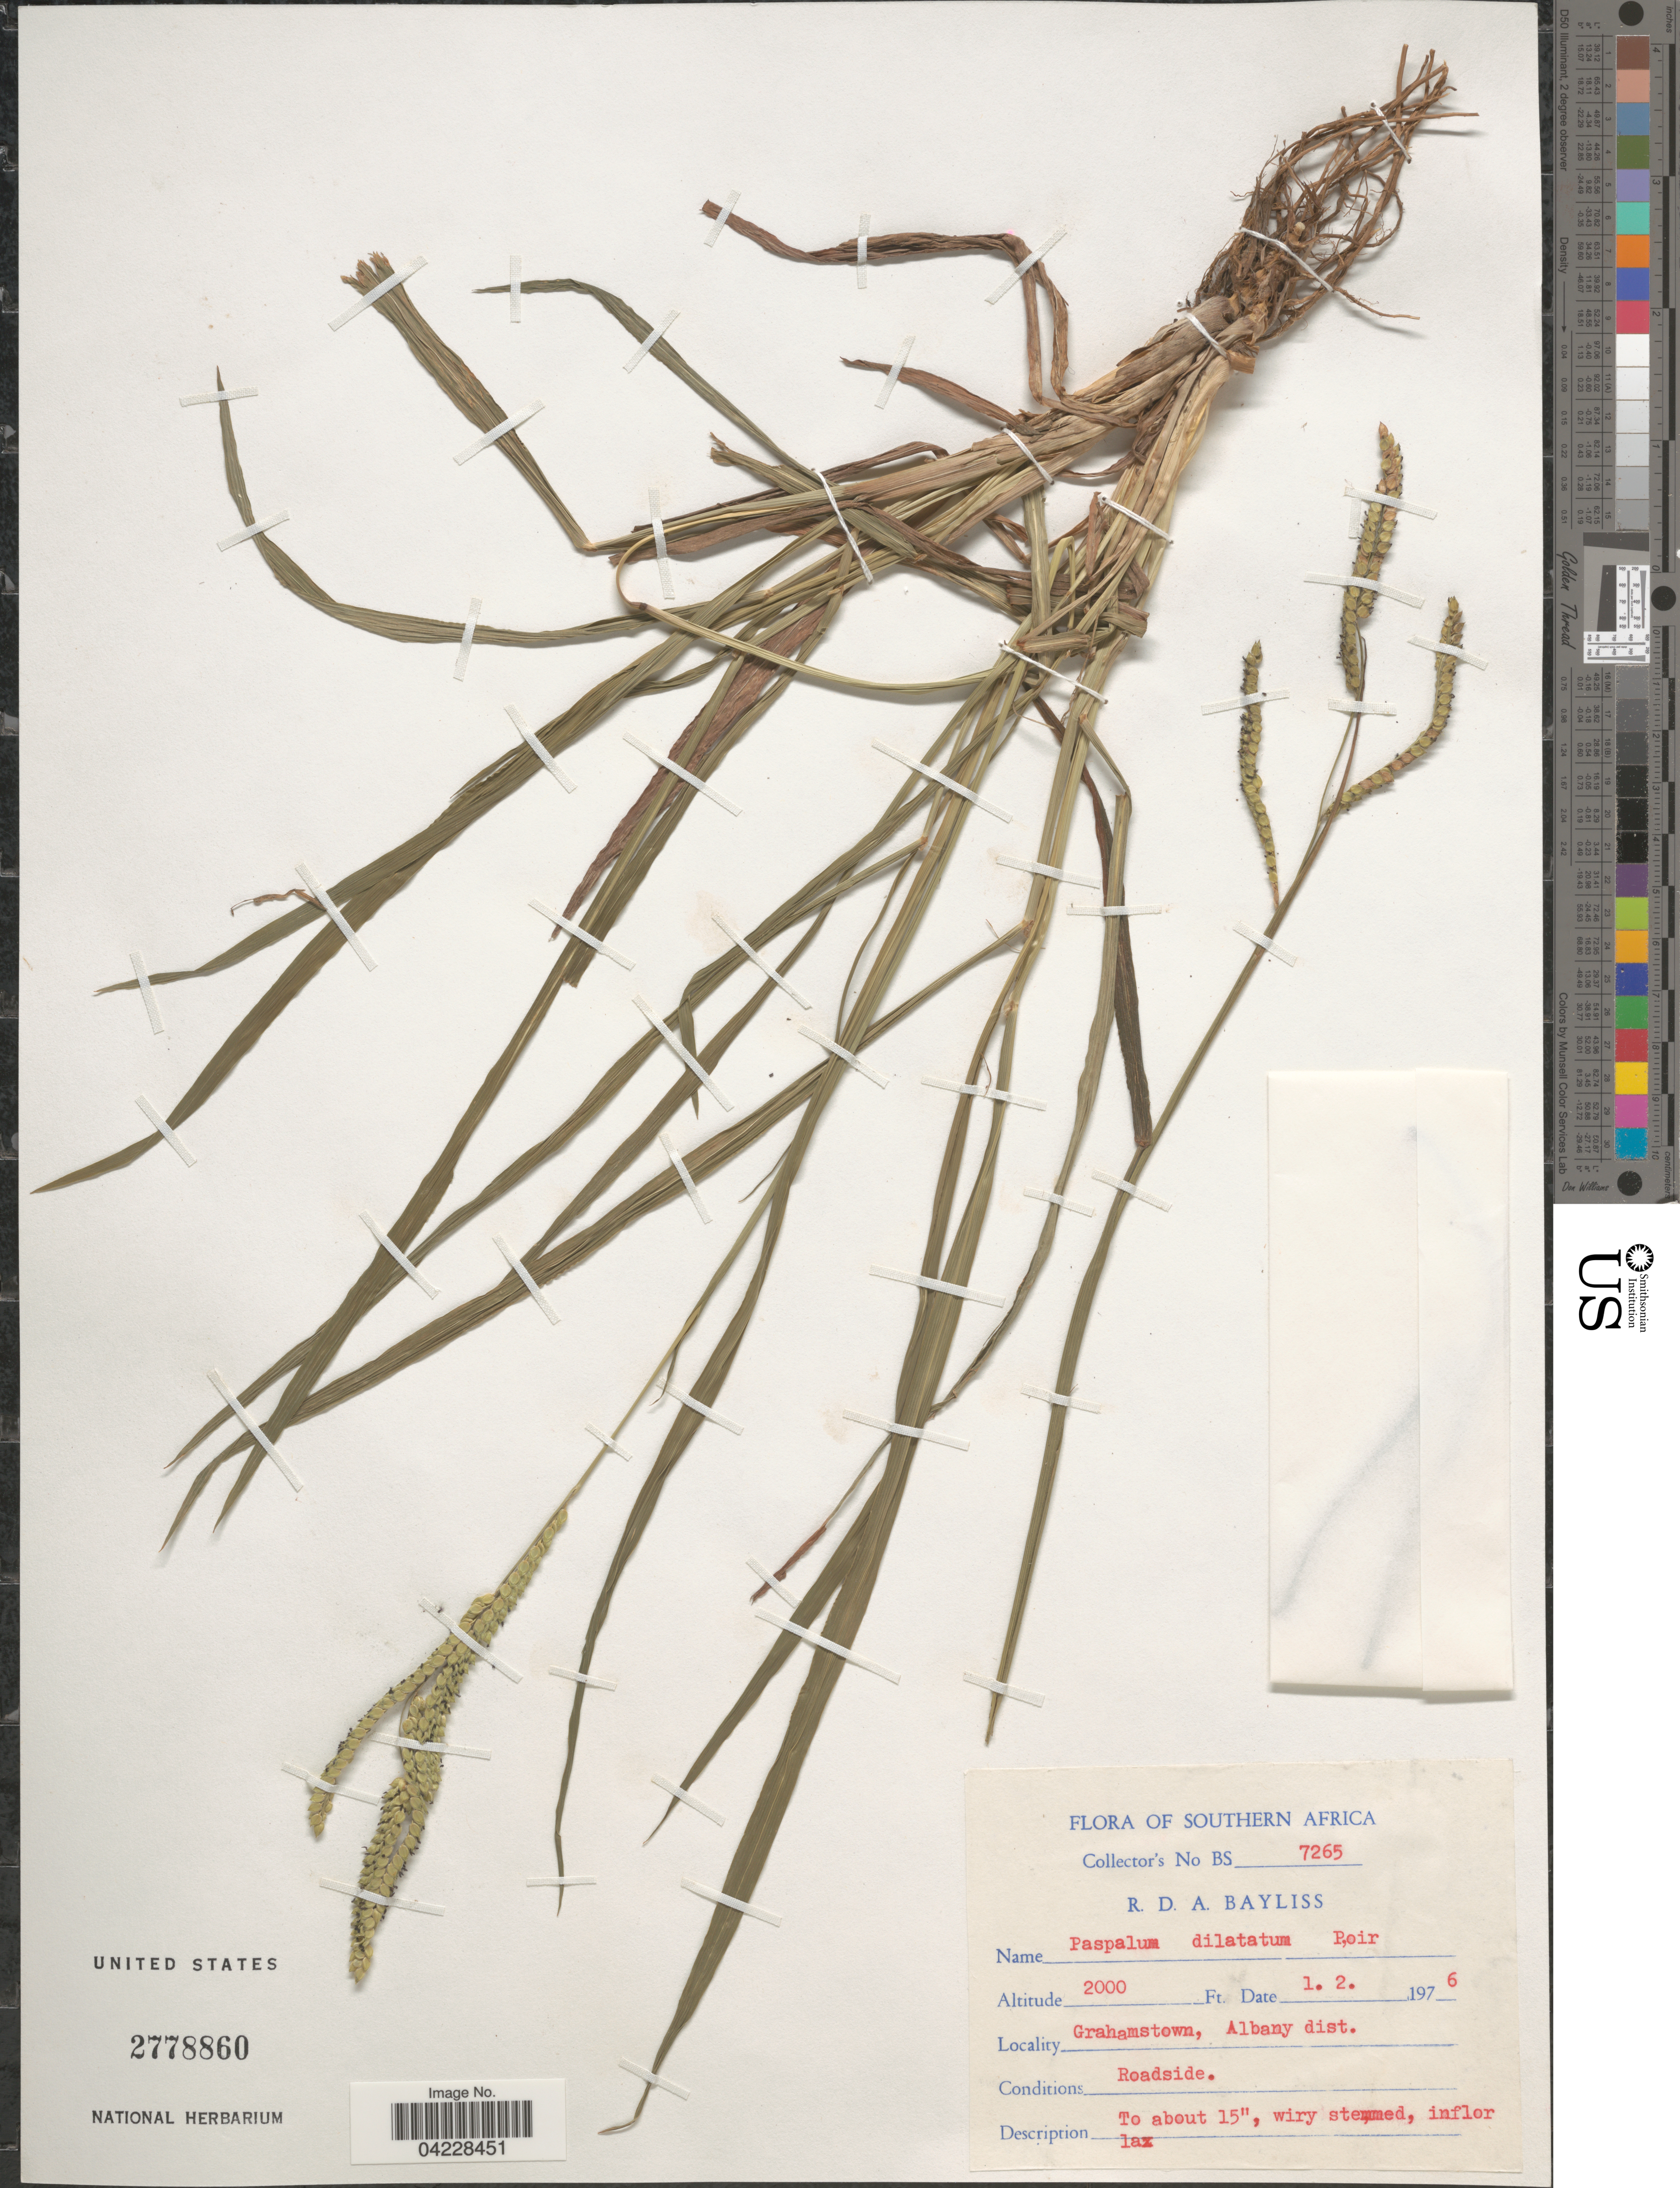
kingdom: Plantae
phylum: Tracheophyta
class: Liliopsida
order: Poales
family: Poaceae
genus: Paspalum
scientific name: Paspalum dilatatum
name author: Poir.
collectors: R. Bayliss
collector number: BS7265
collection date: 1976-02-01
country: South Africa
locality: Southern Africa. Grahamstown, Albany dist.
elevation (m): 610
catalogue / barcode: US 2778860